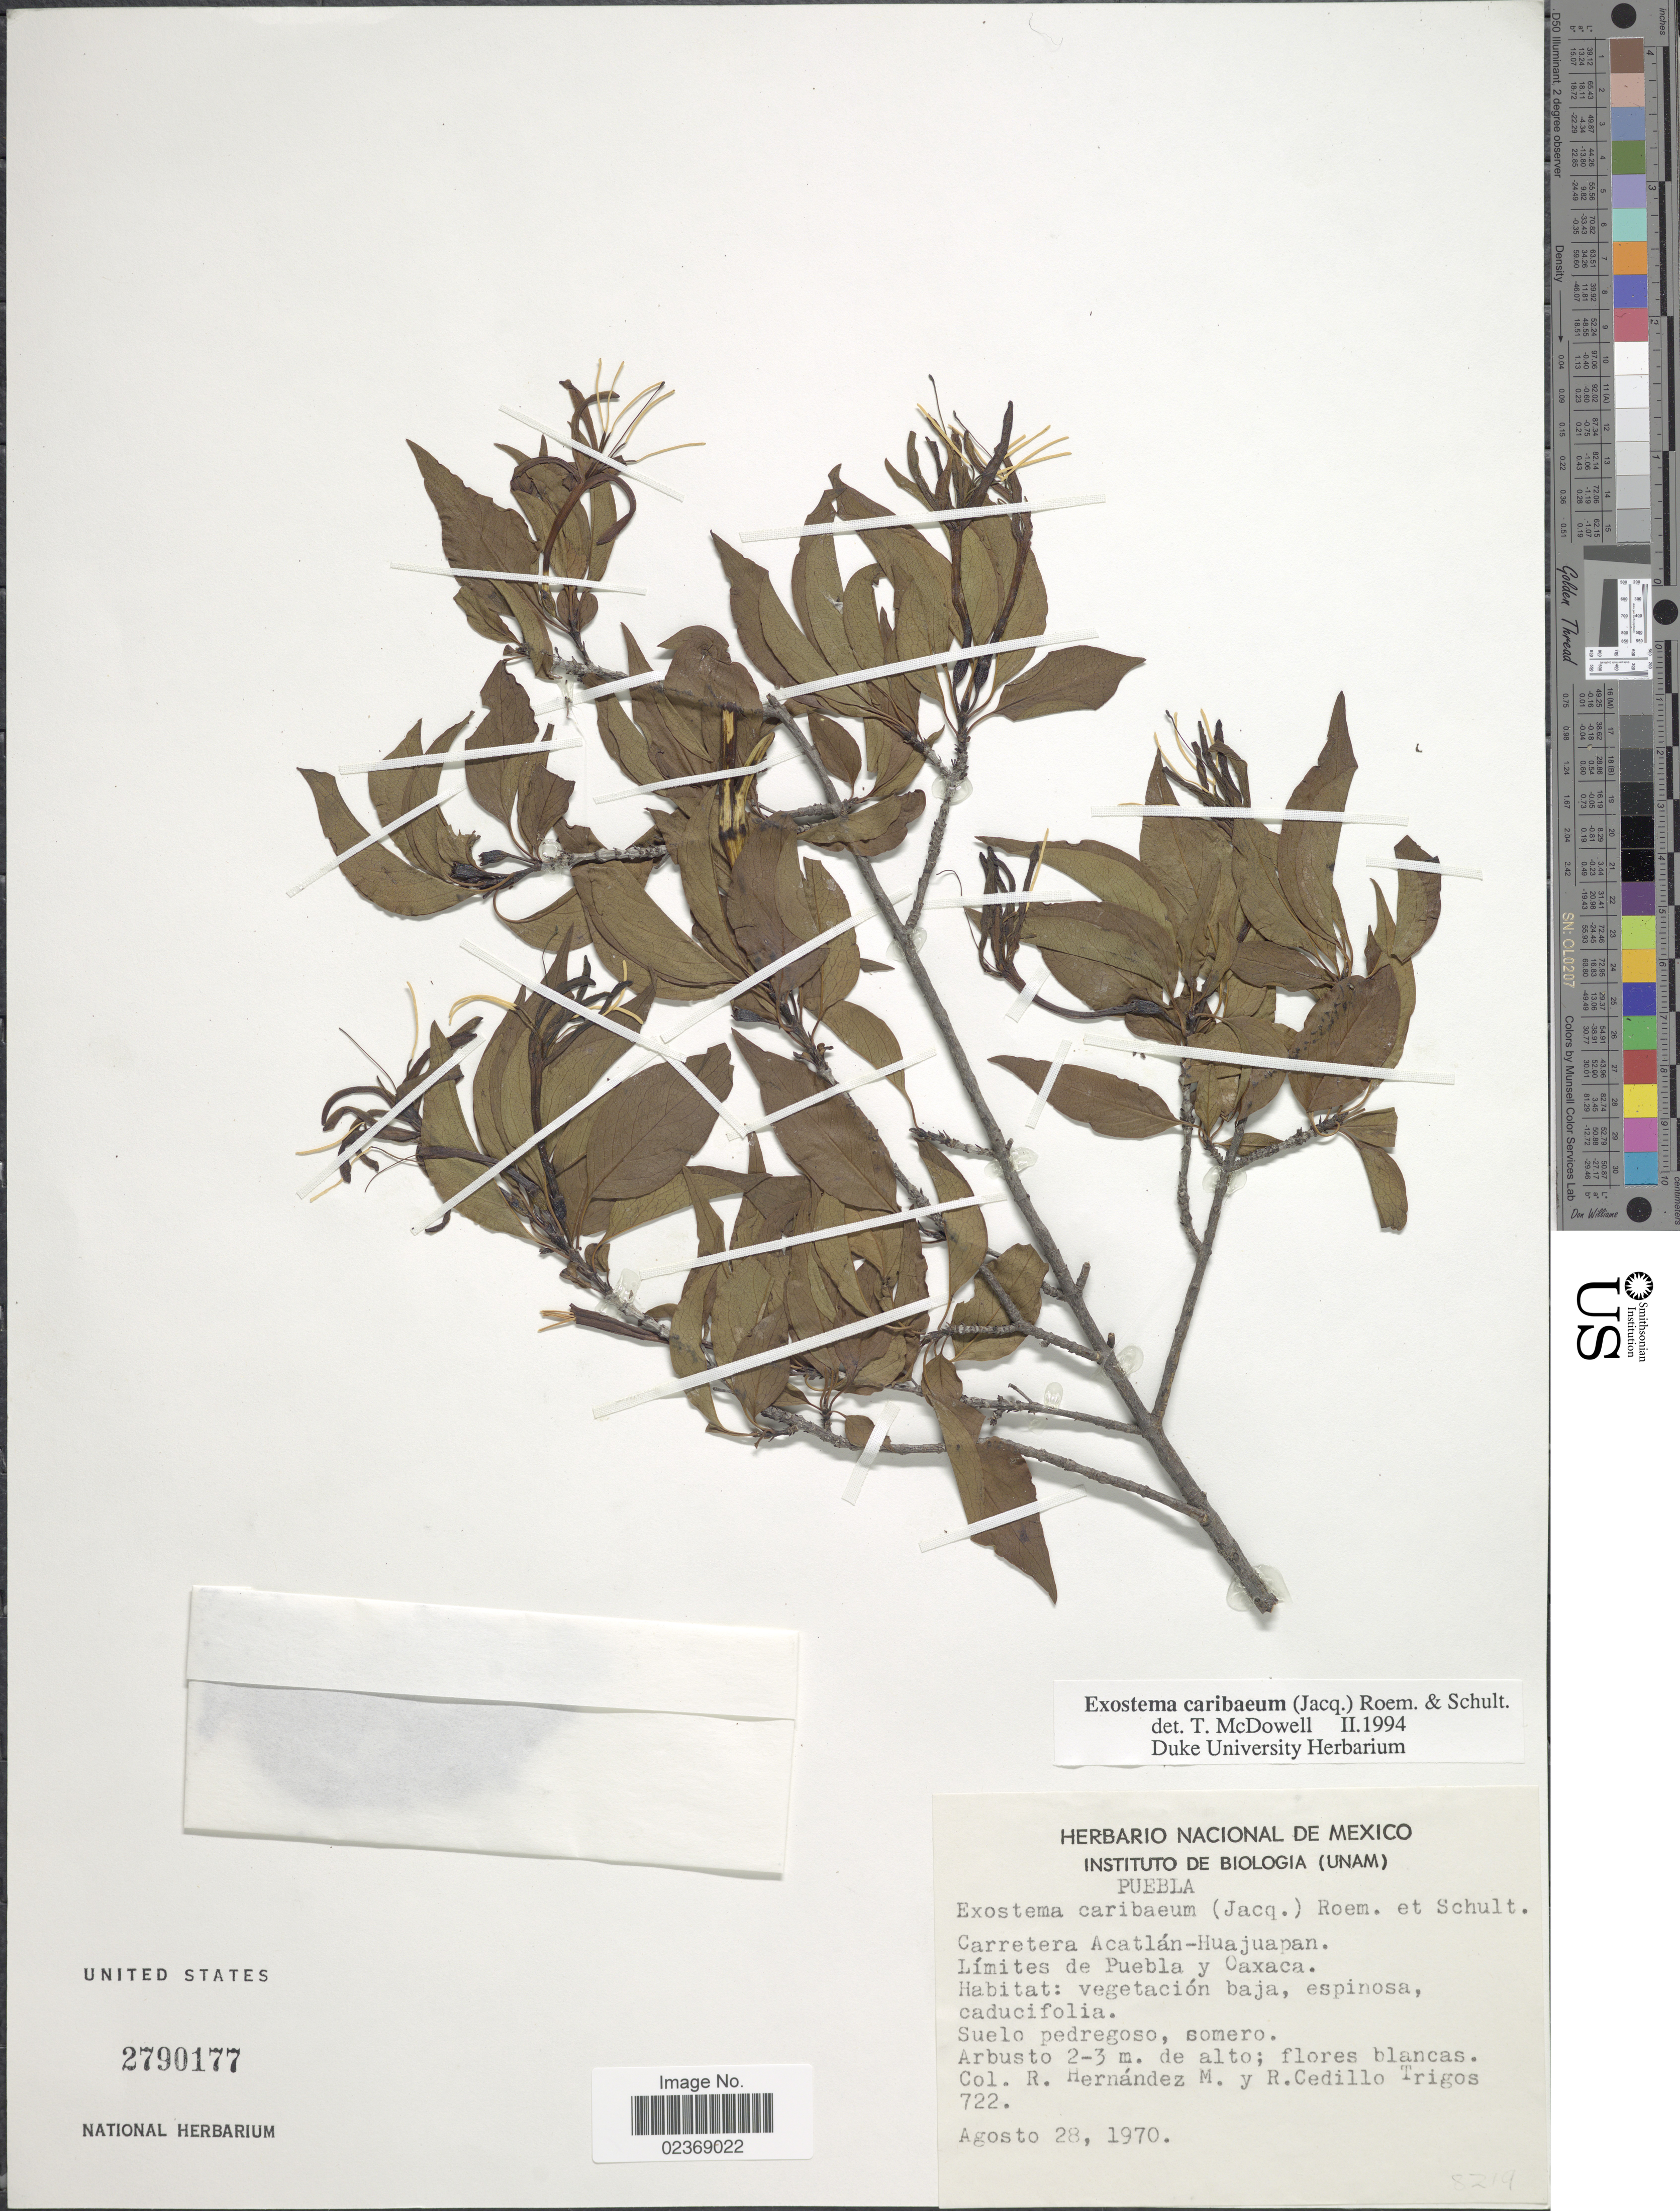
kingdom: Plantae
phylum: Tracheophyta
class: Magnoliopsida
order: Gentianales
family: Rubiaceae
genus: Exostema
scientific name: Exostema caribaeum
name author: (Jacq.) Roem. & Schult.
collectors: R. Hernández M. & R. CedilloT.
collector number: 722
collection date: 1970-08-28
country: Mexico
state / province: Puebla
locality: Carretera Acatlán-Huajuapan. Límites de Puebla y Oaxaca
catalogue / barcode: US 2790177